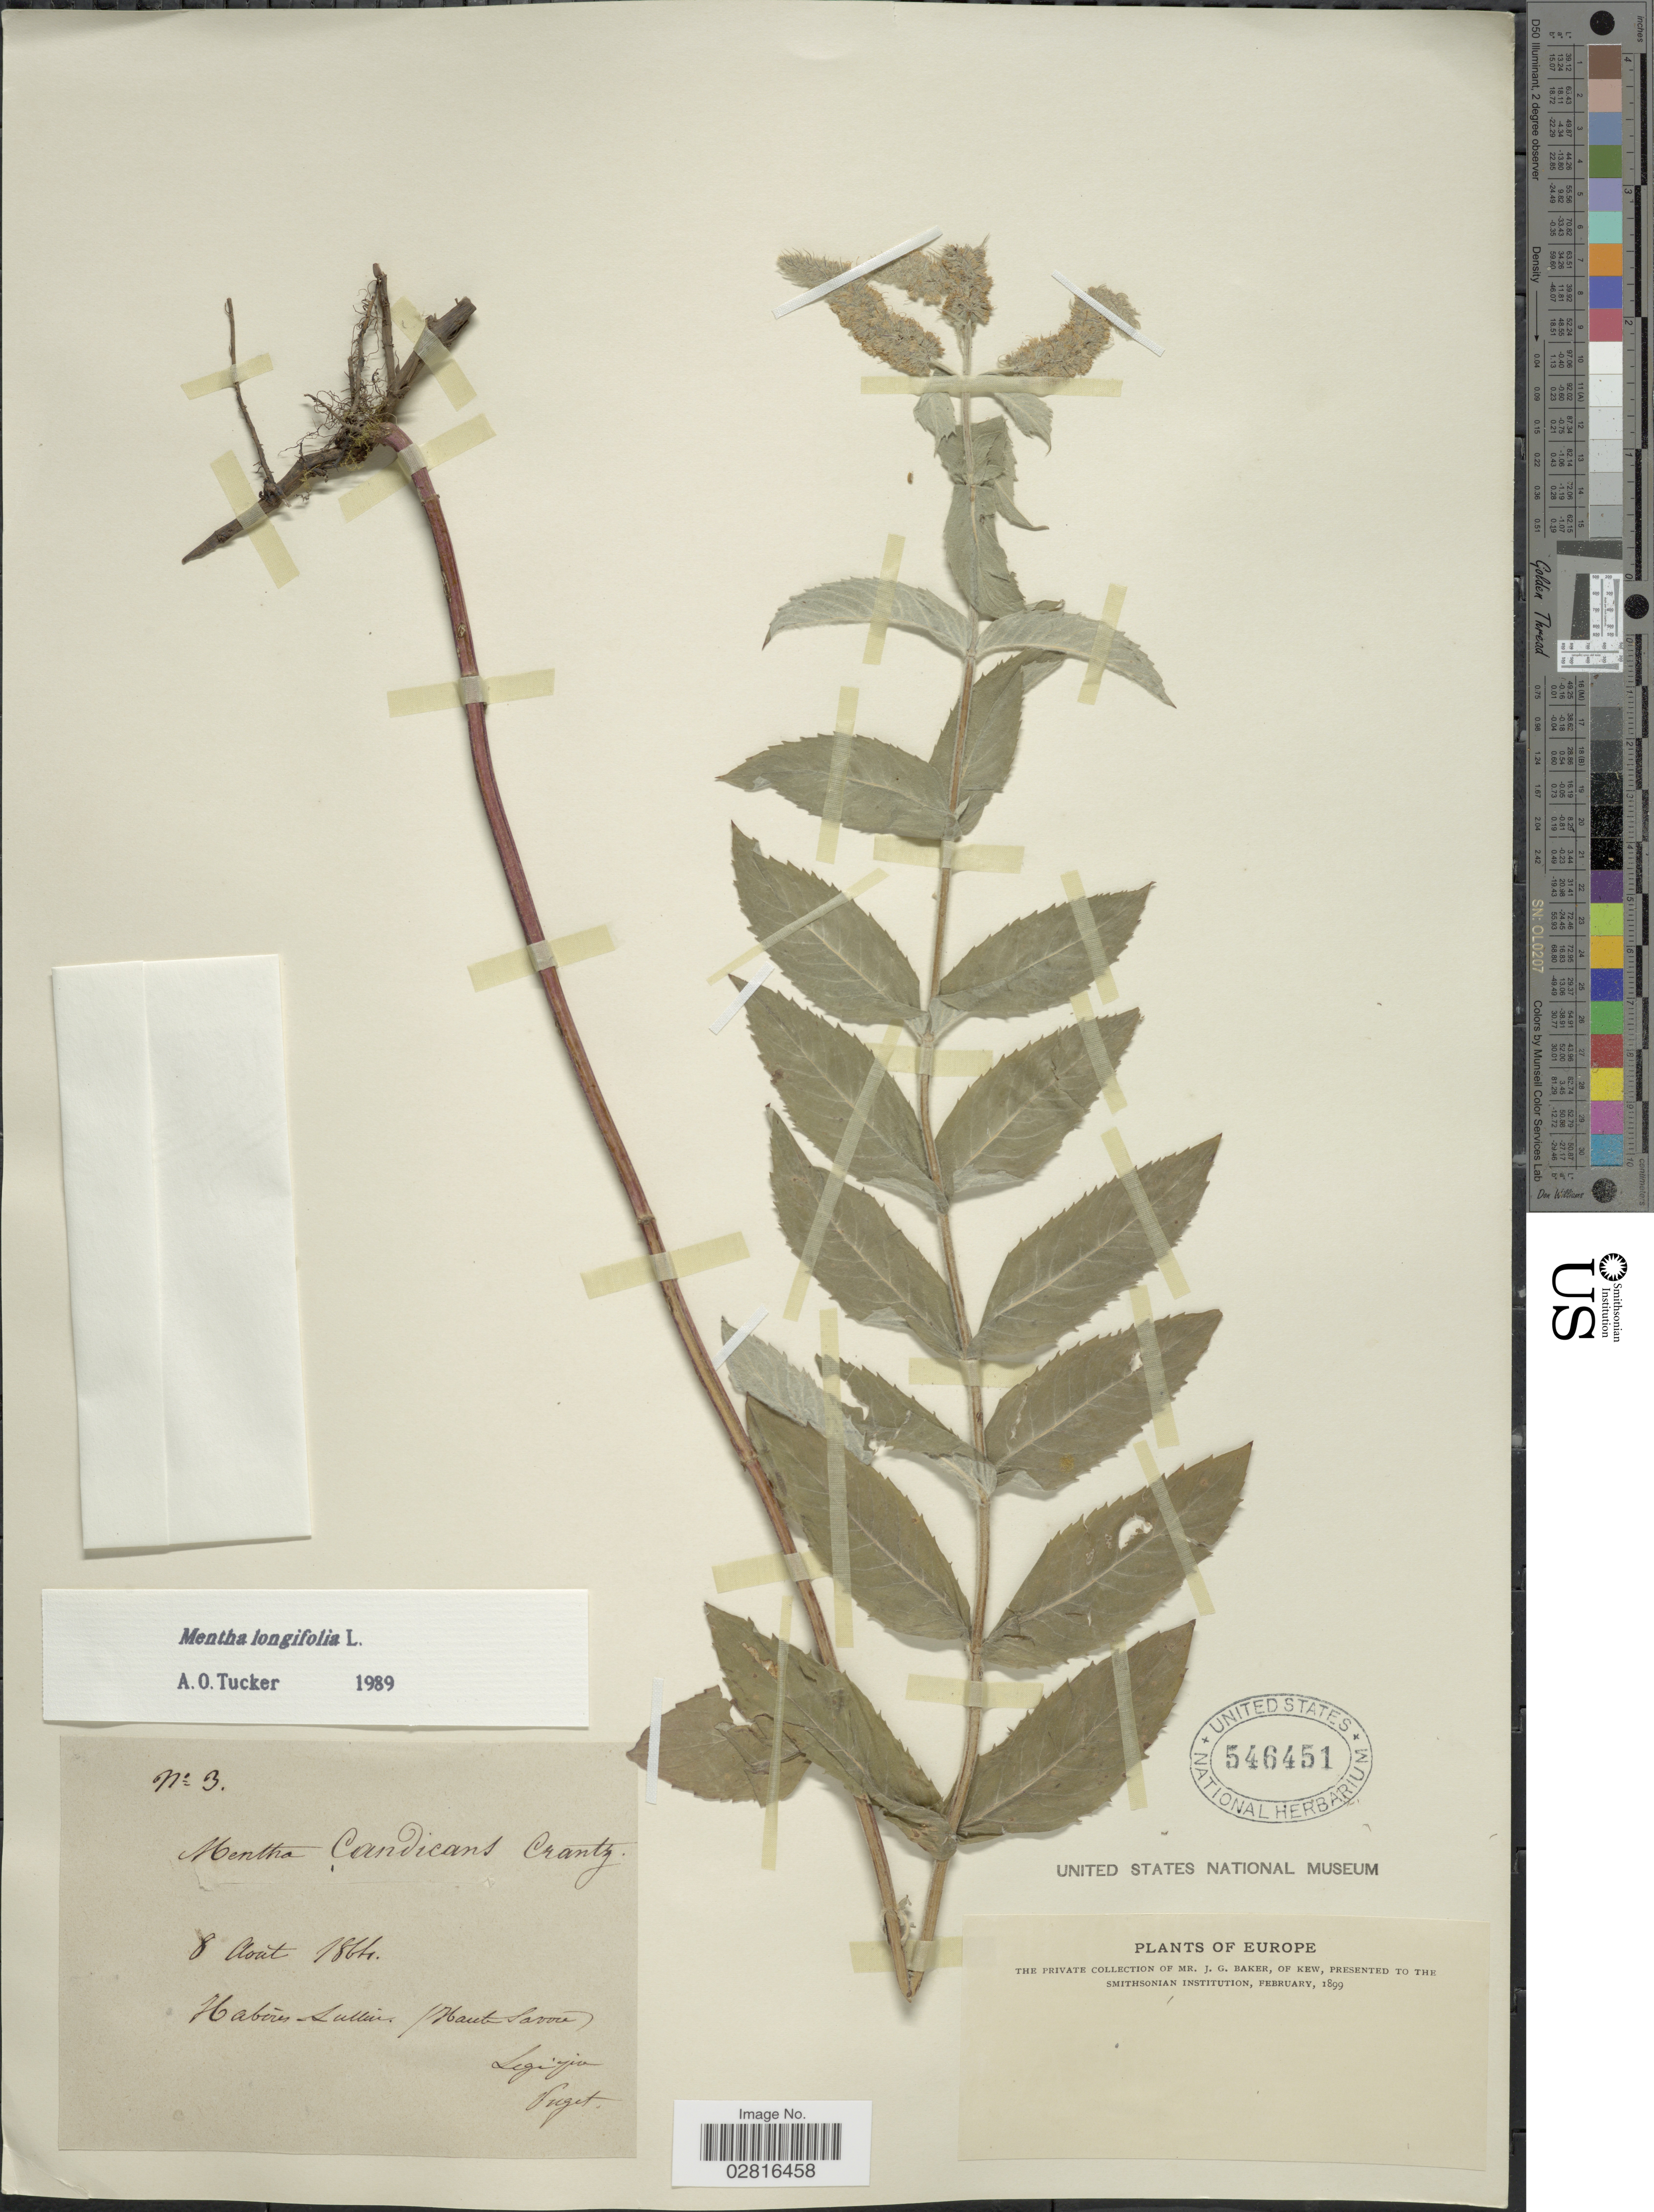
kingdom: Plantae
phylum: Tracheophyta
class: Magnoliopsida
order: Lamiales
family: Lamiaceae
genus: Mentha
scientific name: Mentha longifolia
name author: (L.) L.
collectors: -. Puget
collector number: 3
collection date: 1864-08-08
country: France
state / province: Auvergne-Rhône-Alpes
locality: Haberès-sulluis [interpreted] (Haute Savoie). Europe.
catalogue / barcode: US 546451